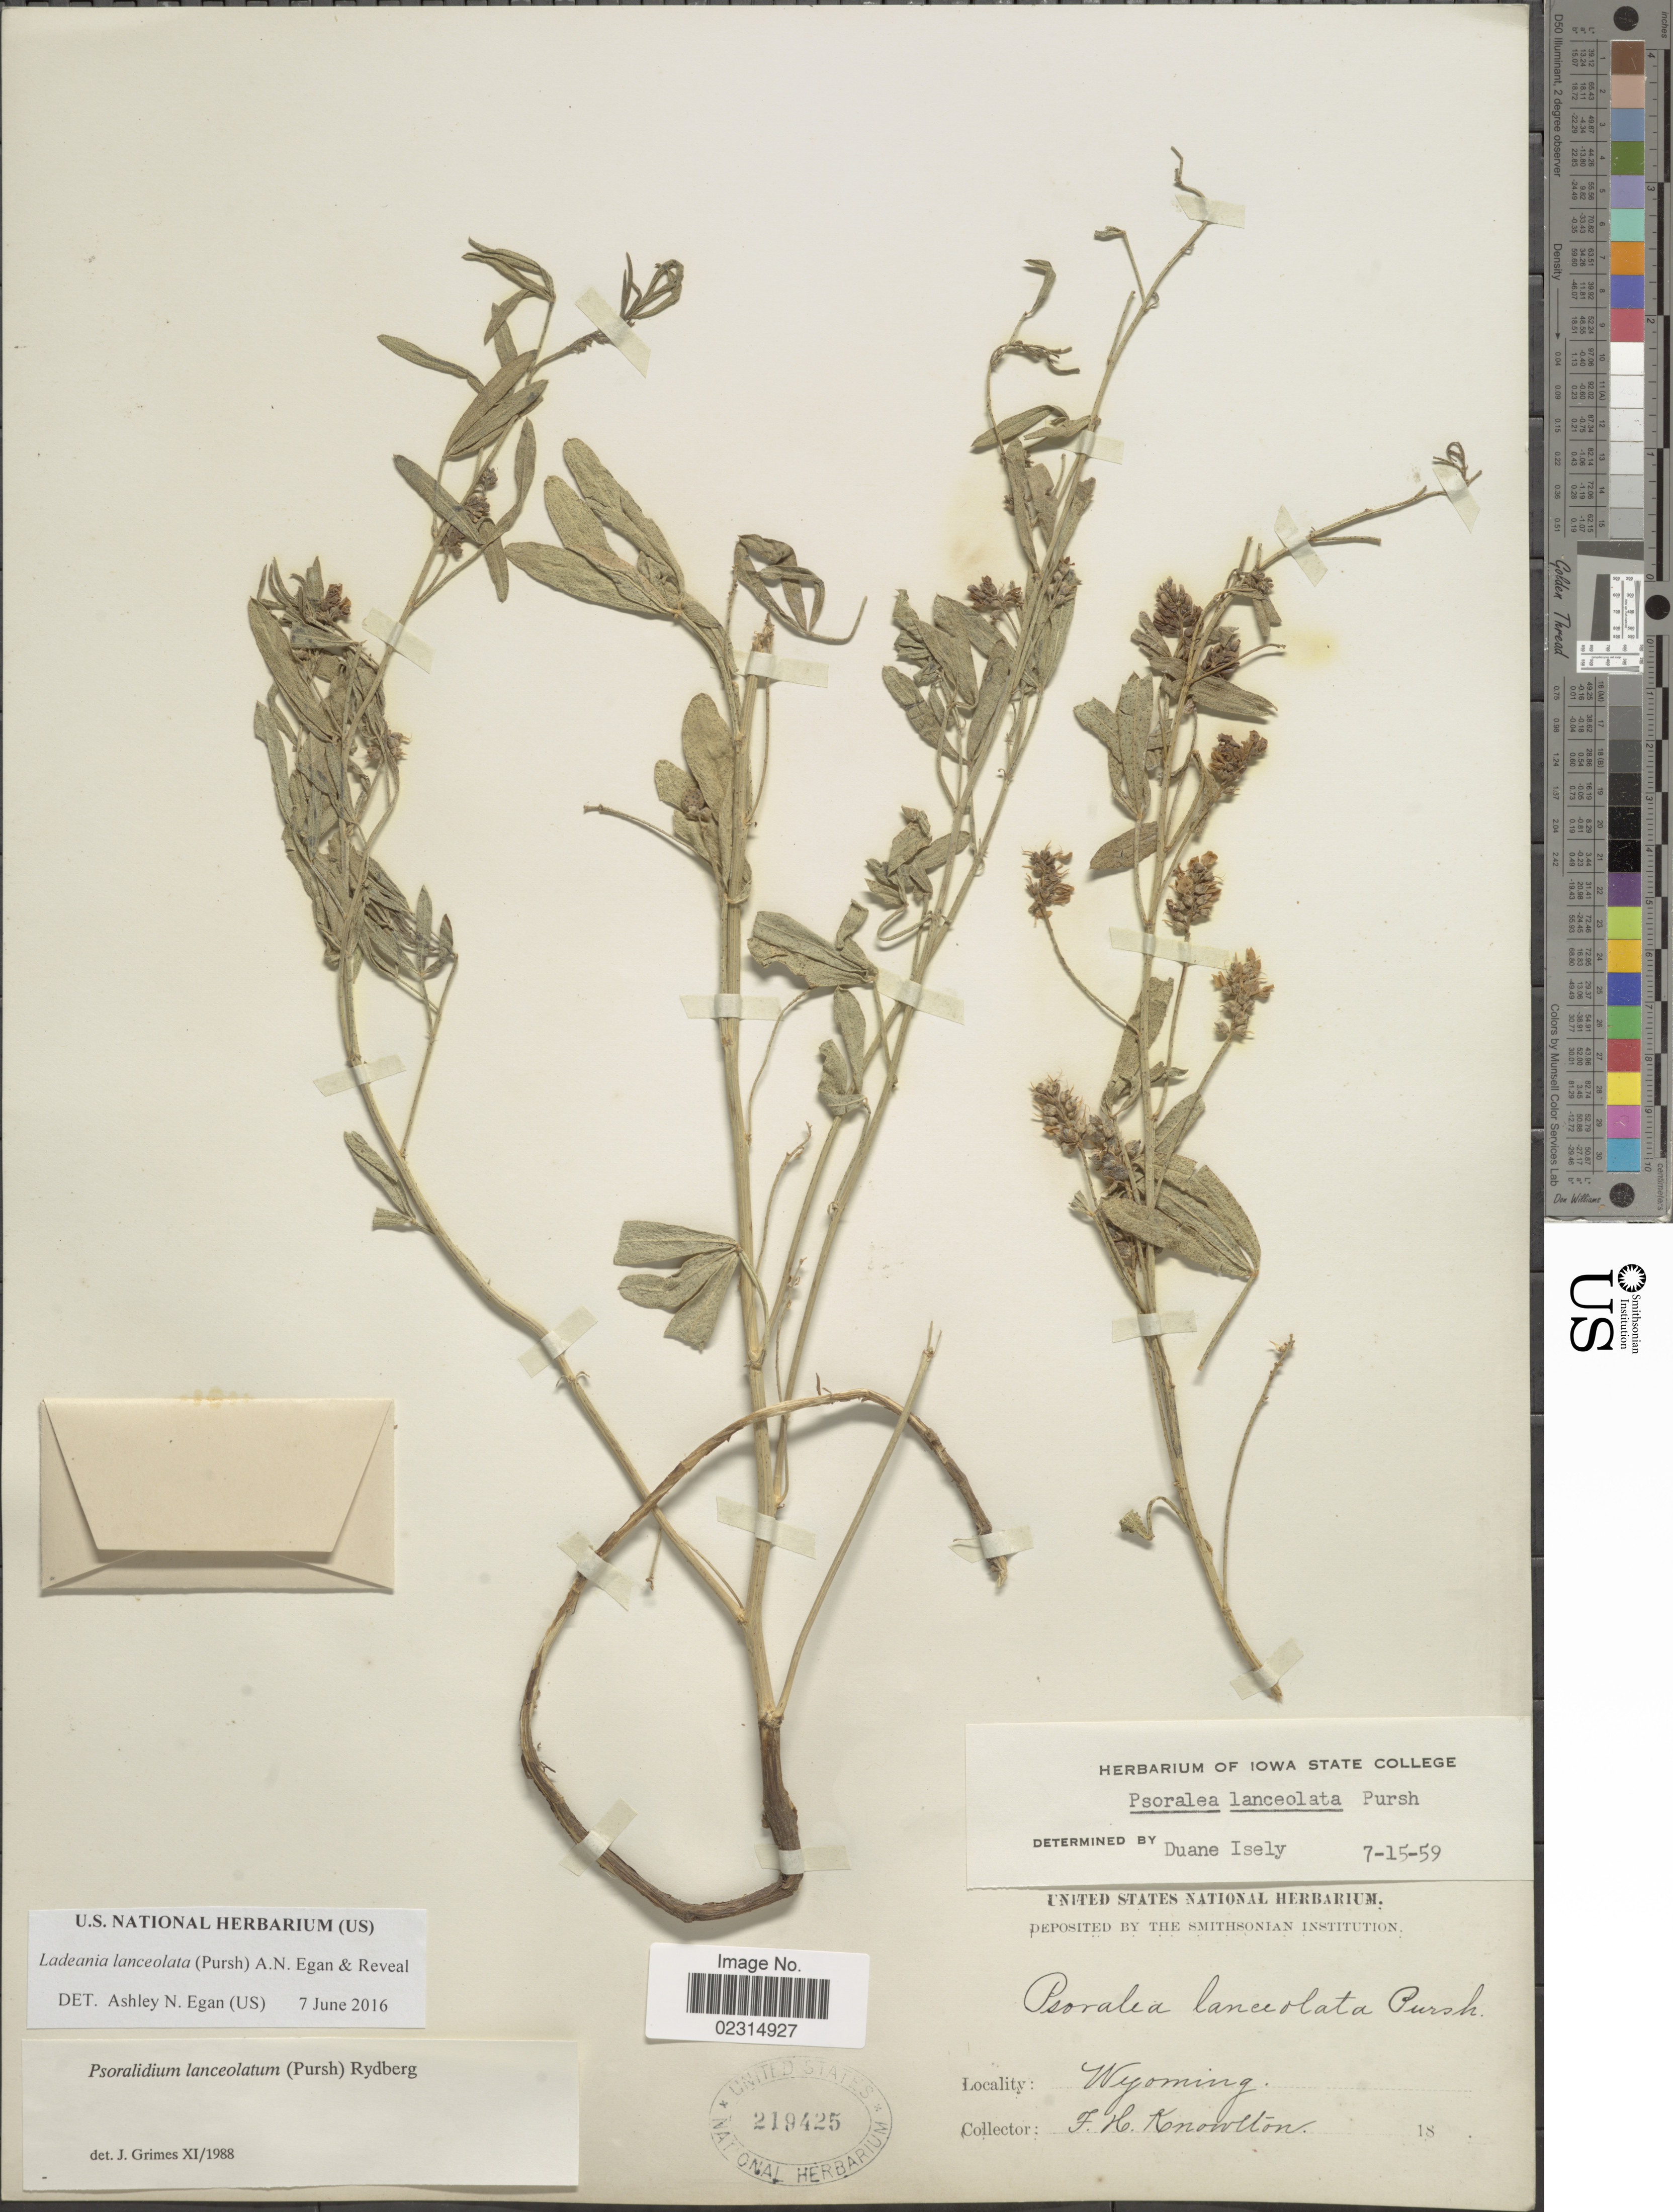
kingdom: Plantae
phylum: Tracheophyta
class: Magnoliopsida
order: Fabales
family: Fabaceae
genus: Ladeania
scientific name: Ladeania lanceolata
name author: (Pursh) A.N. Egan & Reveal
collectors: F. H. Knowlton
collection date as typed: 18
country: United States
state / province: Wyoming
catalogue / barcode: US 219425